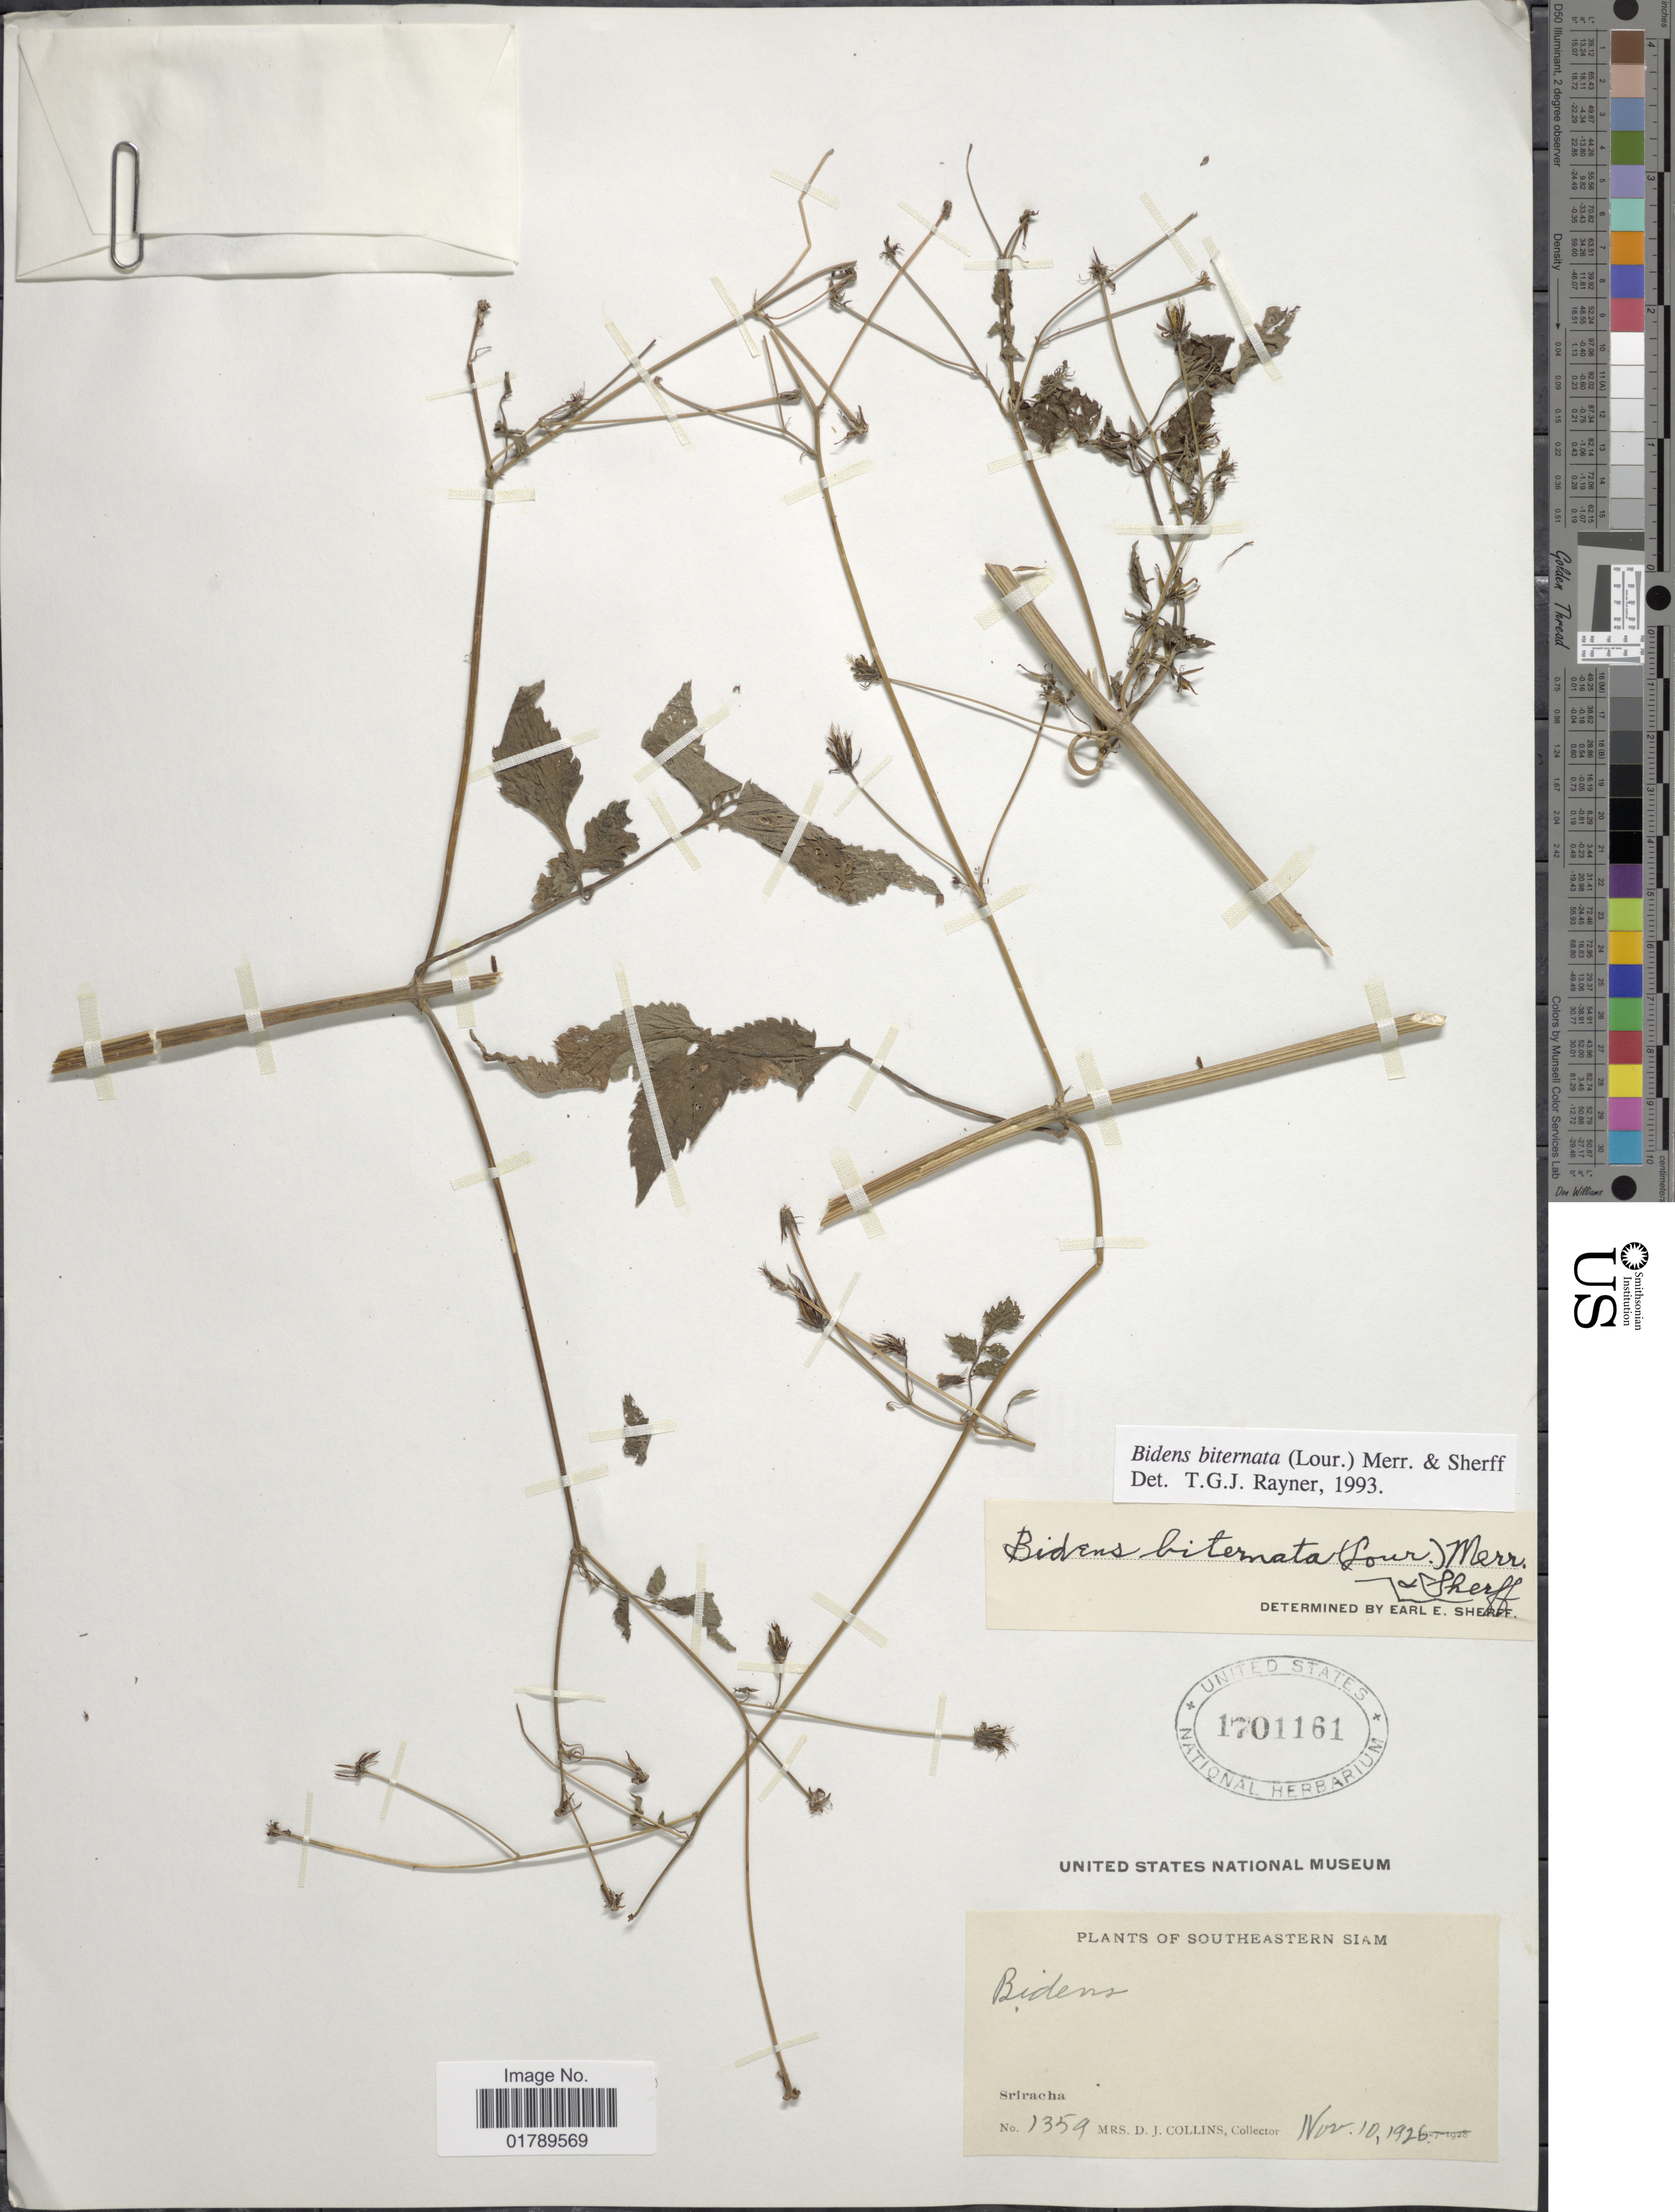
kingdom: Plantae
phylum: Tracheophyta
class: Magnoliopsida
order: Asterales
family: Asteraceae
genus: Bidens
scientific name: Bidens biternata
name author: (Lour.) Merr. & Sherff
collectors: Mrs. D. J. Collins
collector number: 1359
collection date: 1926-11-10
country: Thailand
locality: Southeastern Siam. Sriracha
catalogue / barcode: US 1701161